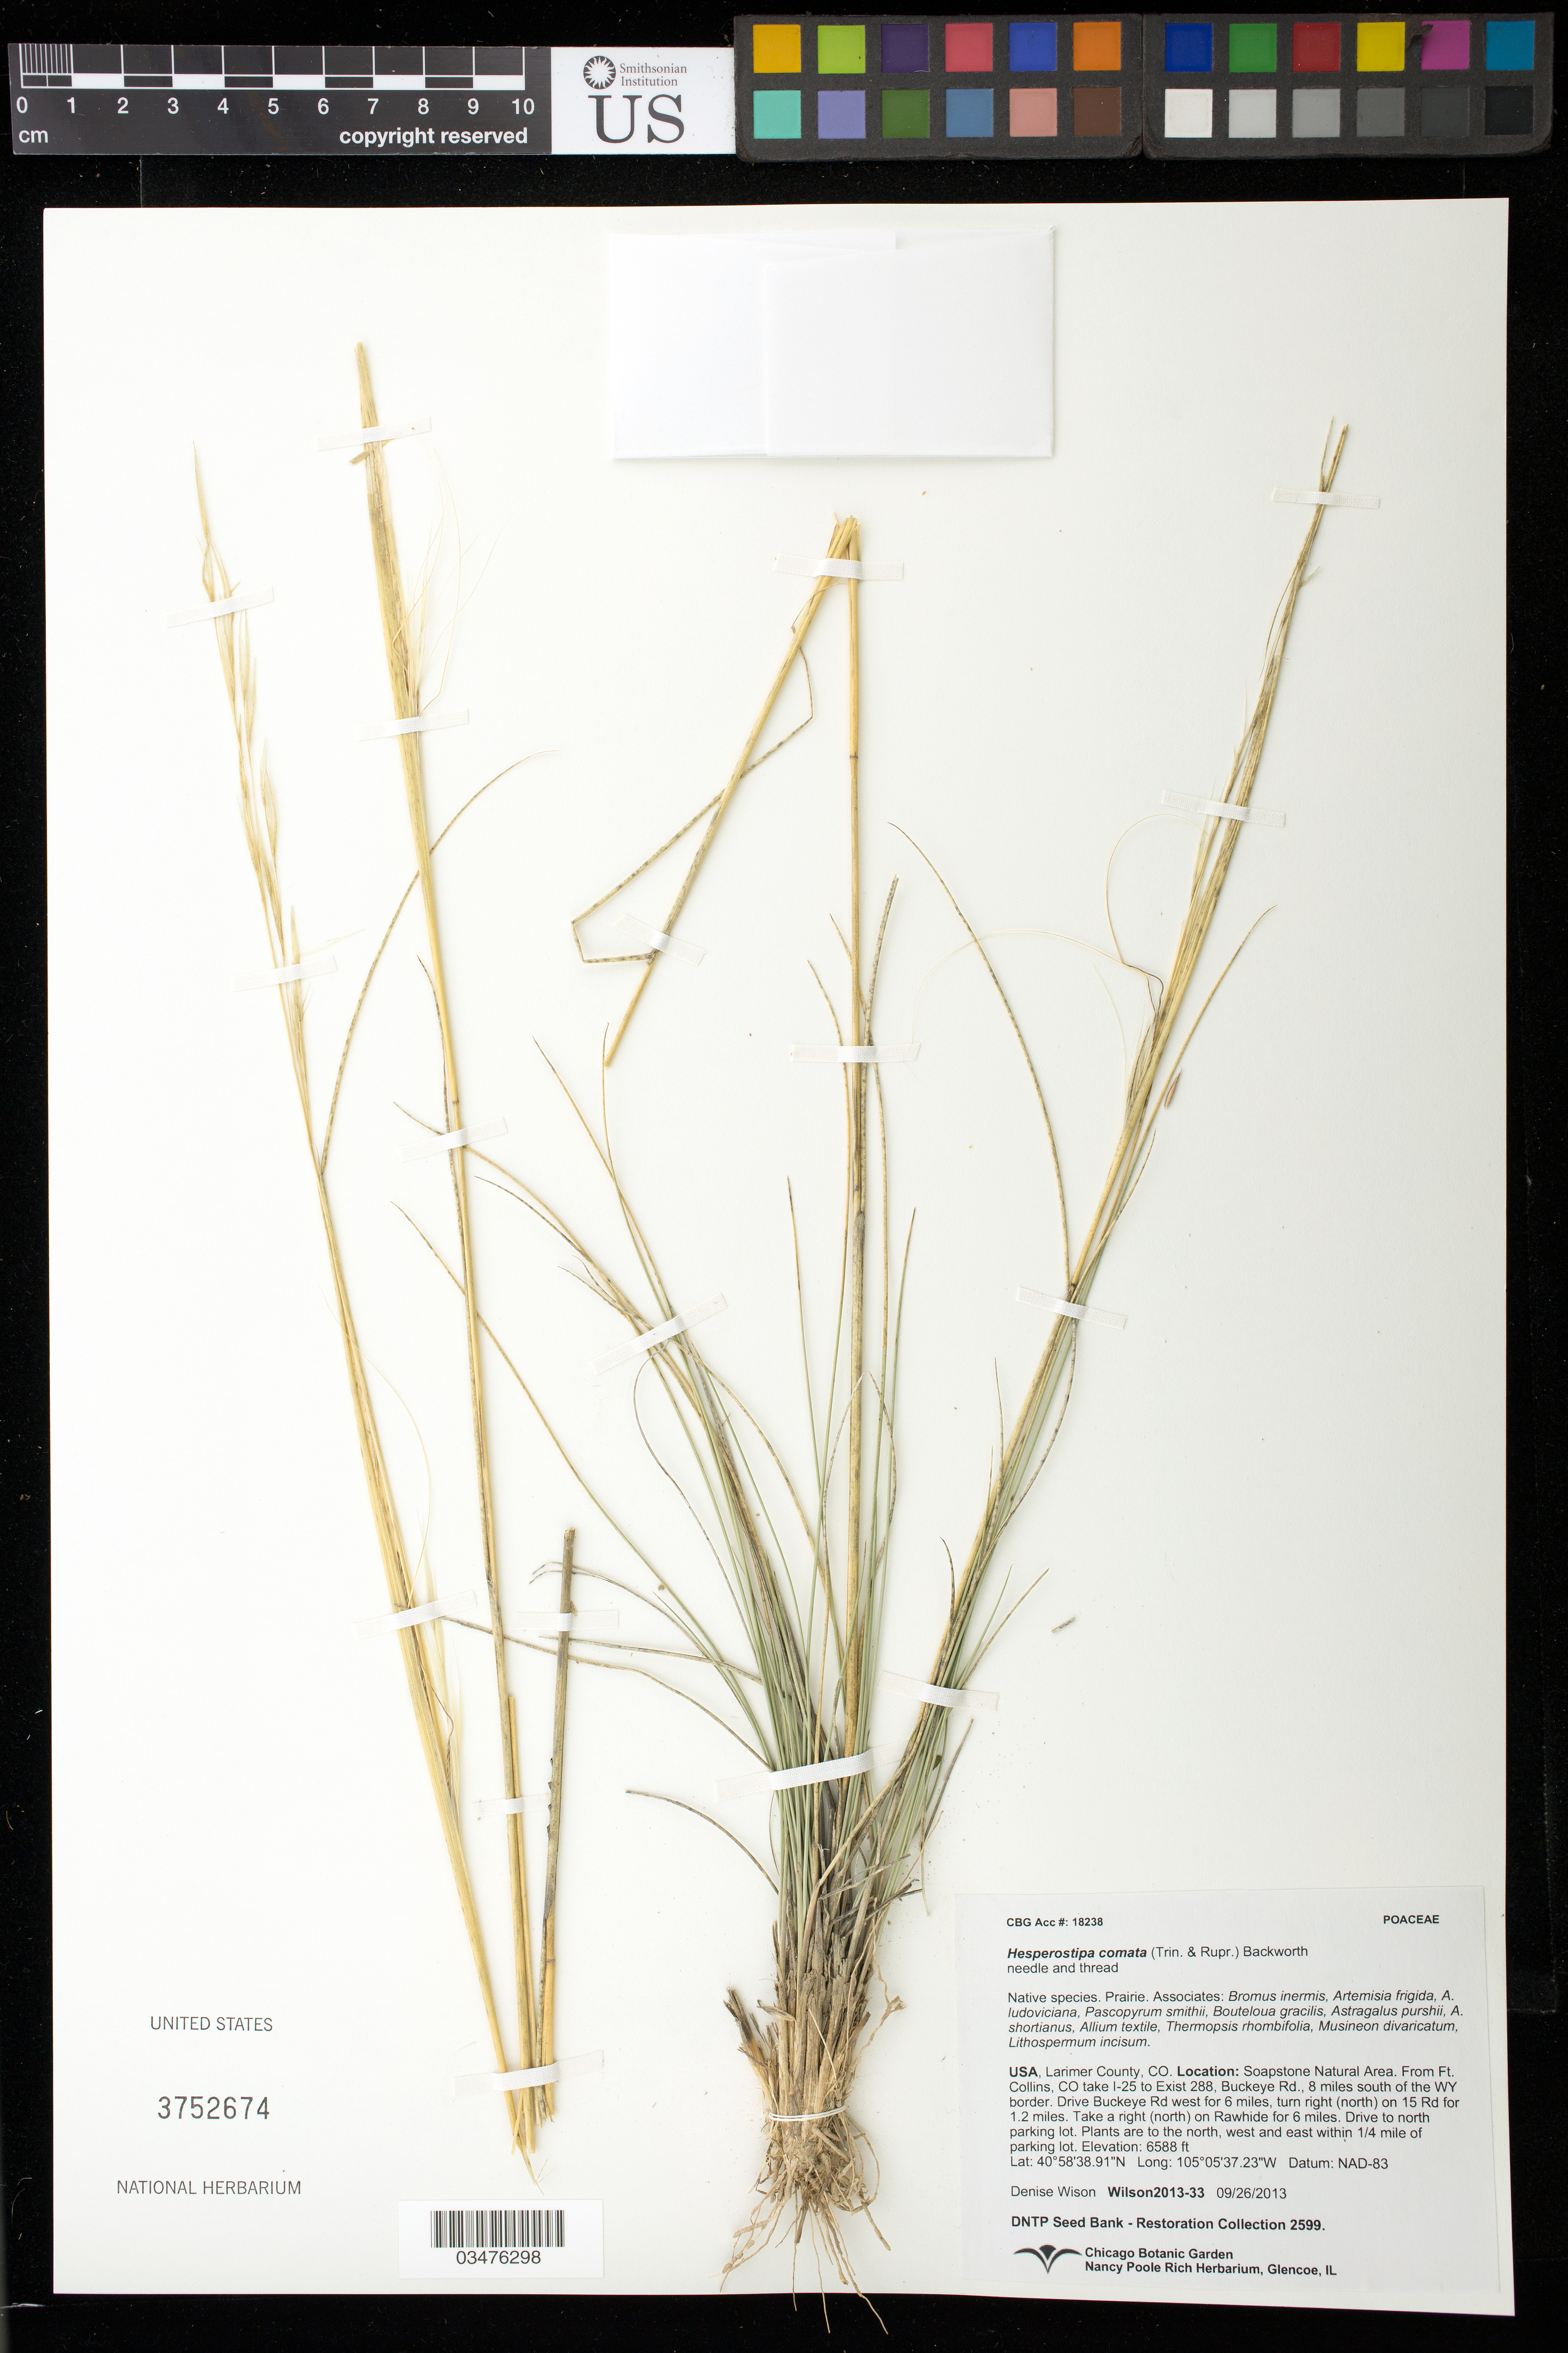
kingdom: Plantae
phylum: Tracheophyta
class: Liliopsida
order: Poales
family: Poaceae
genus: Hesperostipa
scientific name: Hesperostipa comata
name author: (Trin. & Rupr.) Barkworth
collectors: D. Wilson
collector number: Wilson2013-33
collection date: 2013-09-26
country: United States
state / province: Colorado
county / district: Larimer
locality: Soapstone Natural Area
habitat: Prairie. With Bromus inermis, Artemisia frigida, Astragalus purshii, ect.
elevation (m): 2008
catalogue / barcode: US 3752674